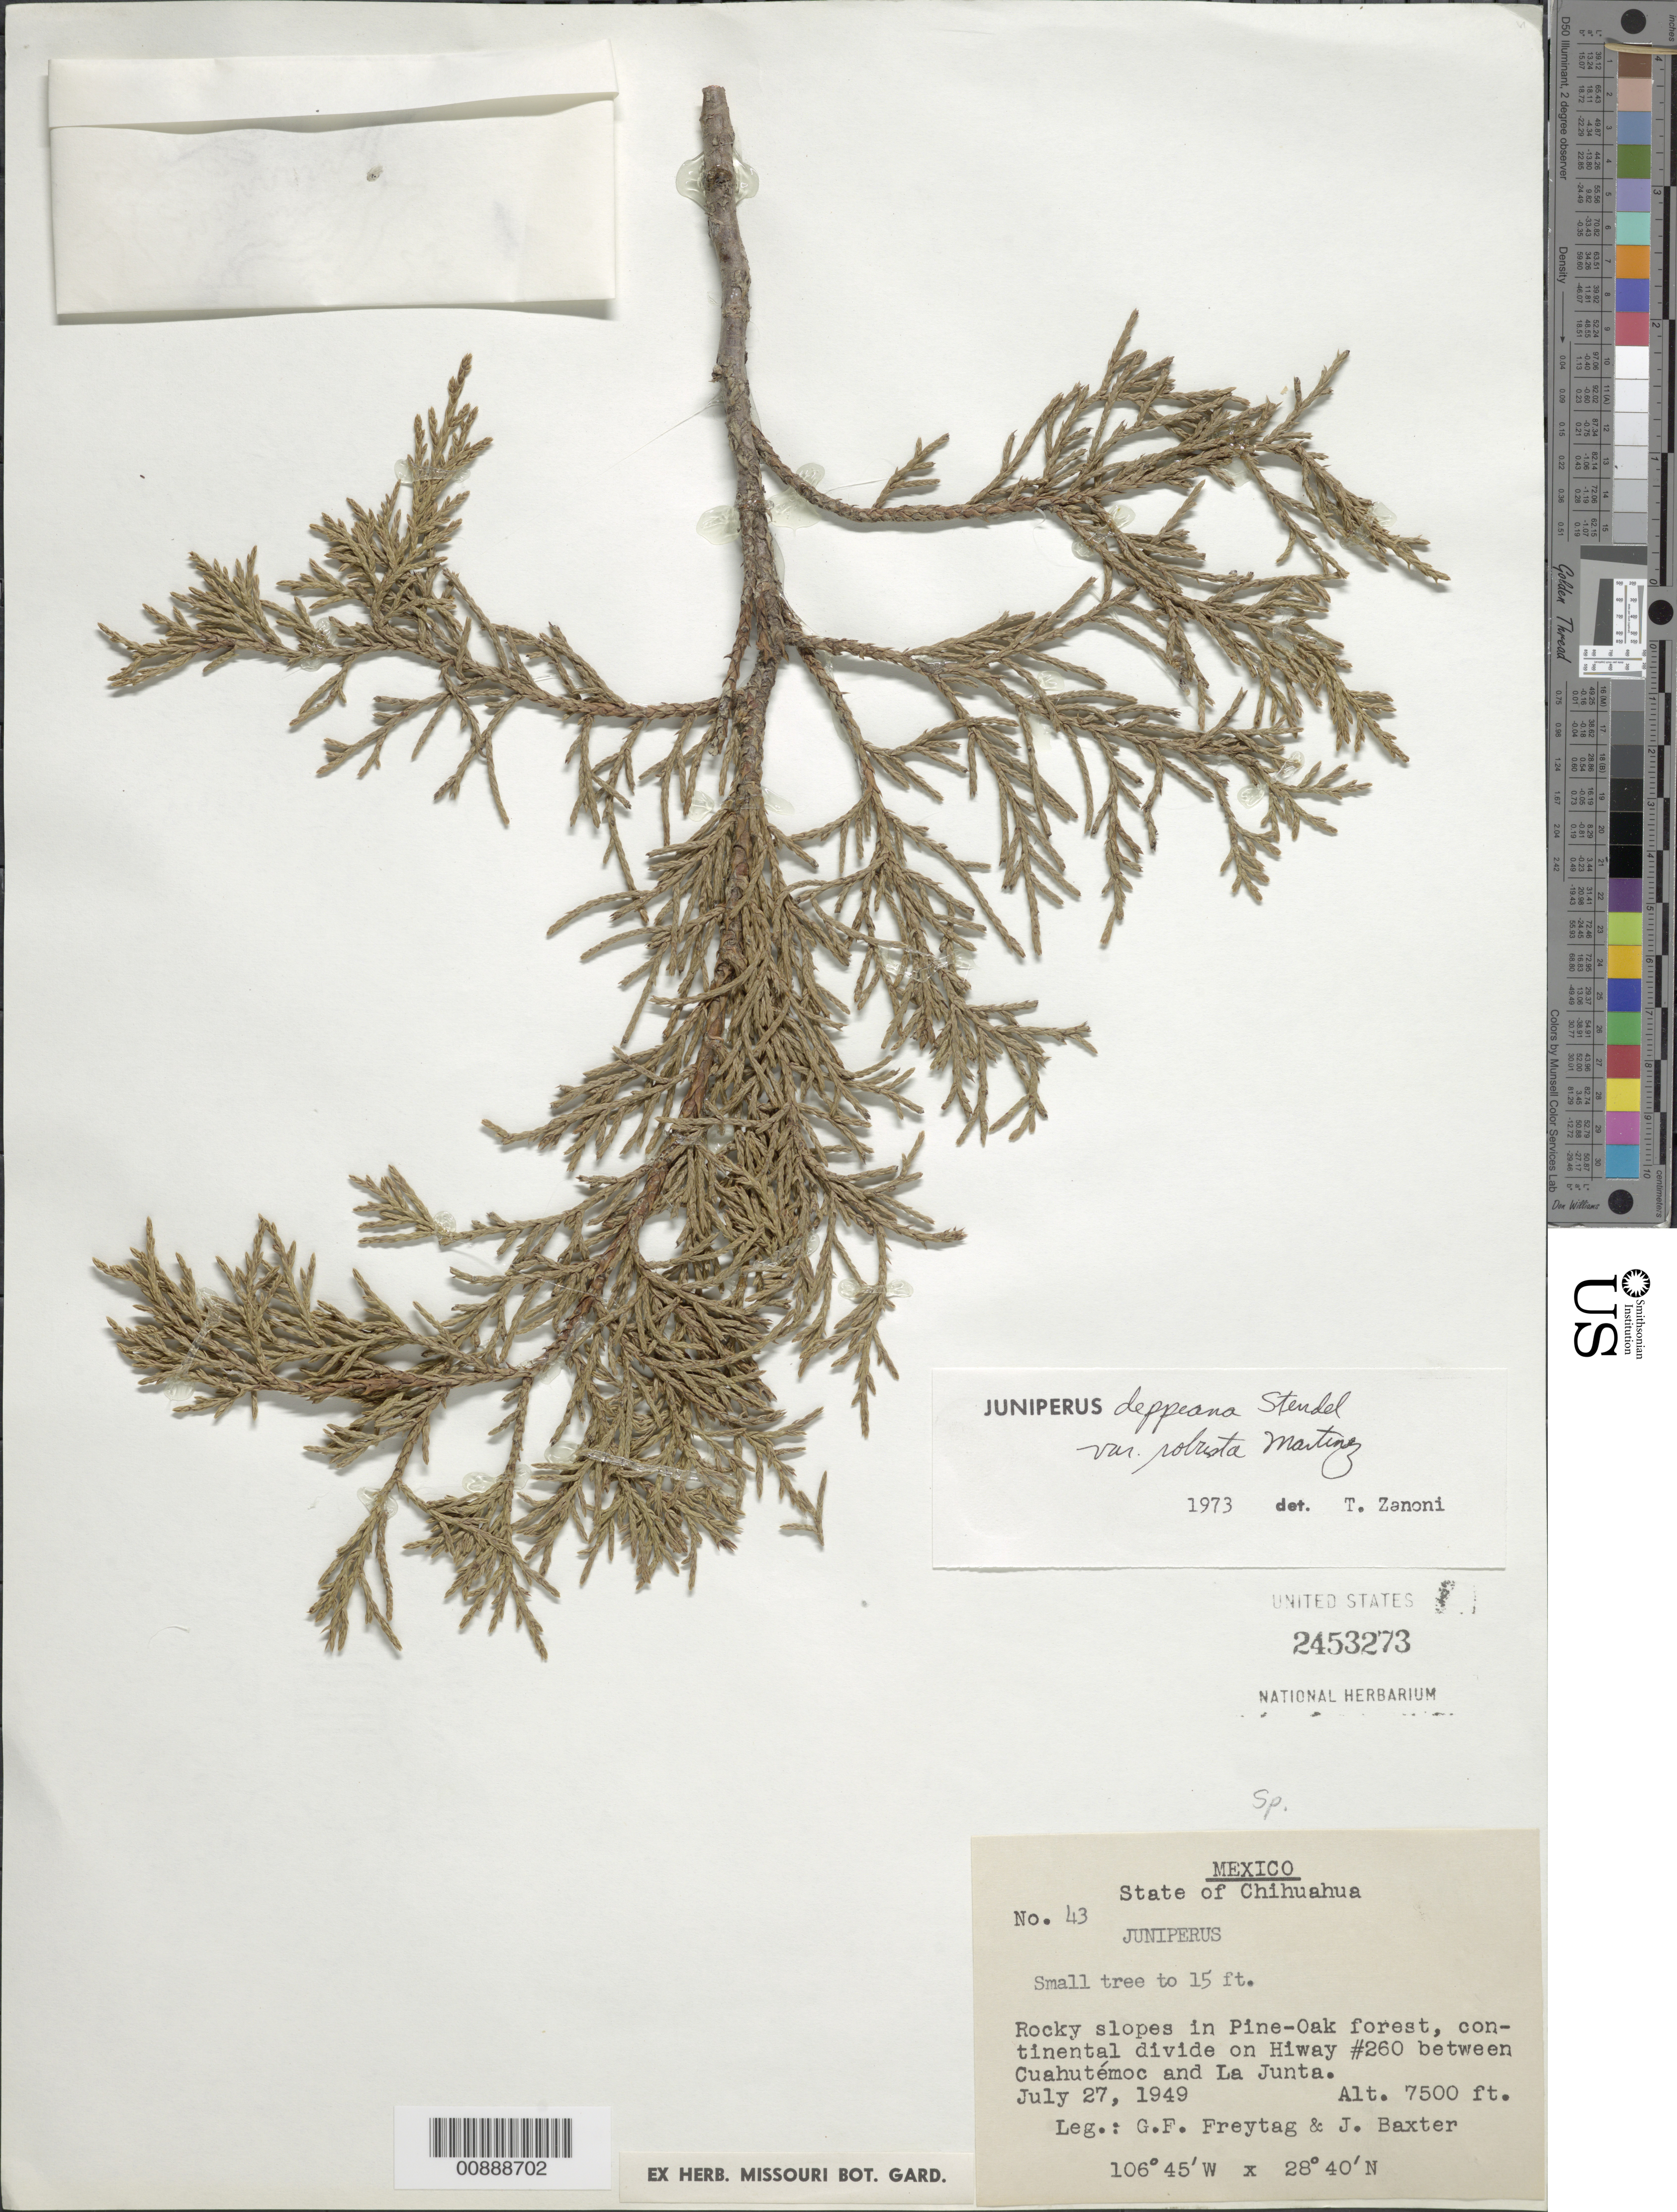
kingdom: Plantae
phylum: Tracheophyta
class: Pinopsida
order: Pinales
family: Cupressaceae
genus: Juniperus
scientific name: Juniperus deppeana var. robusta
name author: Martínez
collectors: G. F. Freytag & J. Baxter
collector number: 43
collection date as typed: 27 Jul 1949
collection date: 1949-07-27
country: Mexico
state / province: Chihuahua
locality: Continental divide on Hwy #260 between Cuauhtémoc and La Junta.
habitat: Rocky slopes in Pine-Oak forest.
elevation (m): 2286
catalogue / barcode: US 2453273